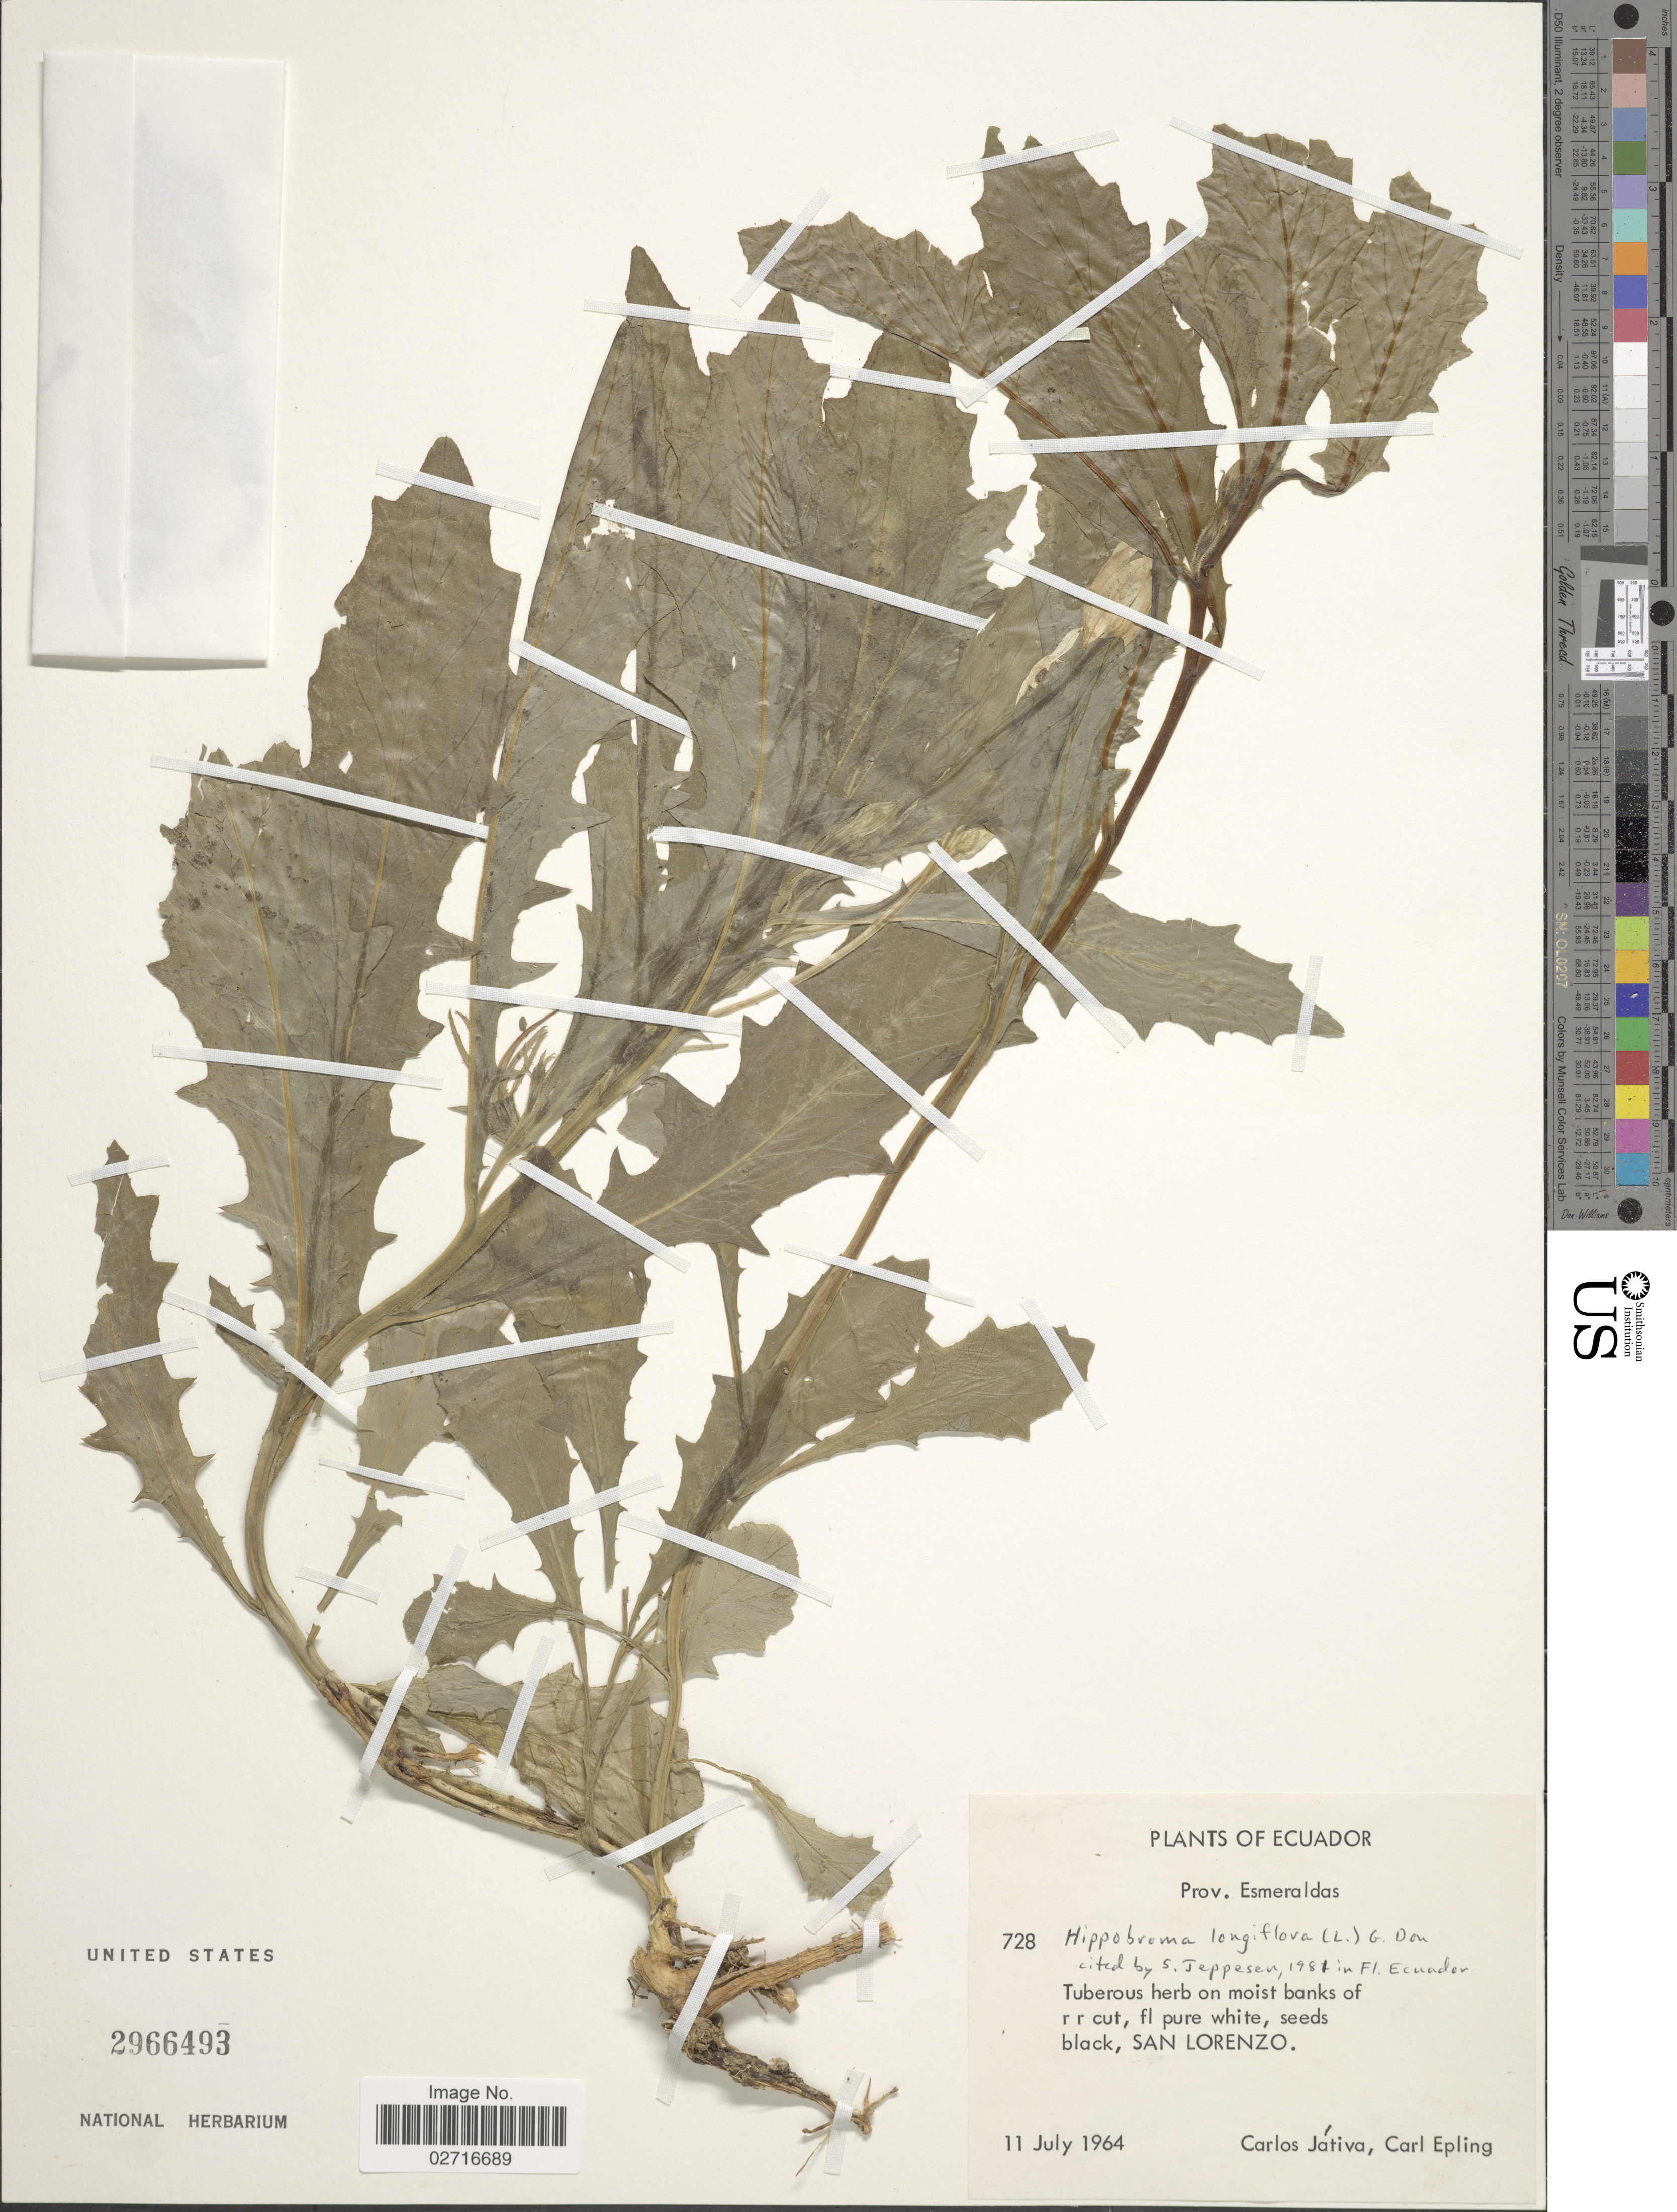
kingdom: Plantae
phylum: Tracheophyta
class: Magnoliopsida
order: Asterales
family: Campanulaceae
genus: Hippobroma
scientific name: Hippobroma longiflora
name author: (L.) G. Don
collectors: C. D. Játiva & C. C. Epling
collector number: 728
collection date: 1964-07-11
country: Ecuador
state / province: Esmeraldas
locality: On moist banks of r r cut, San Lorenzo.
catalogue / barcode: US 2966493